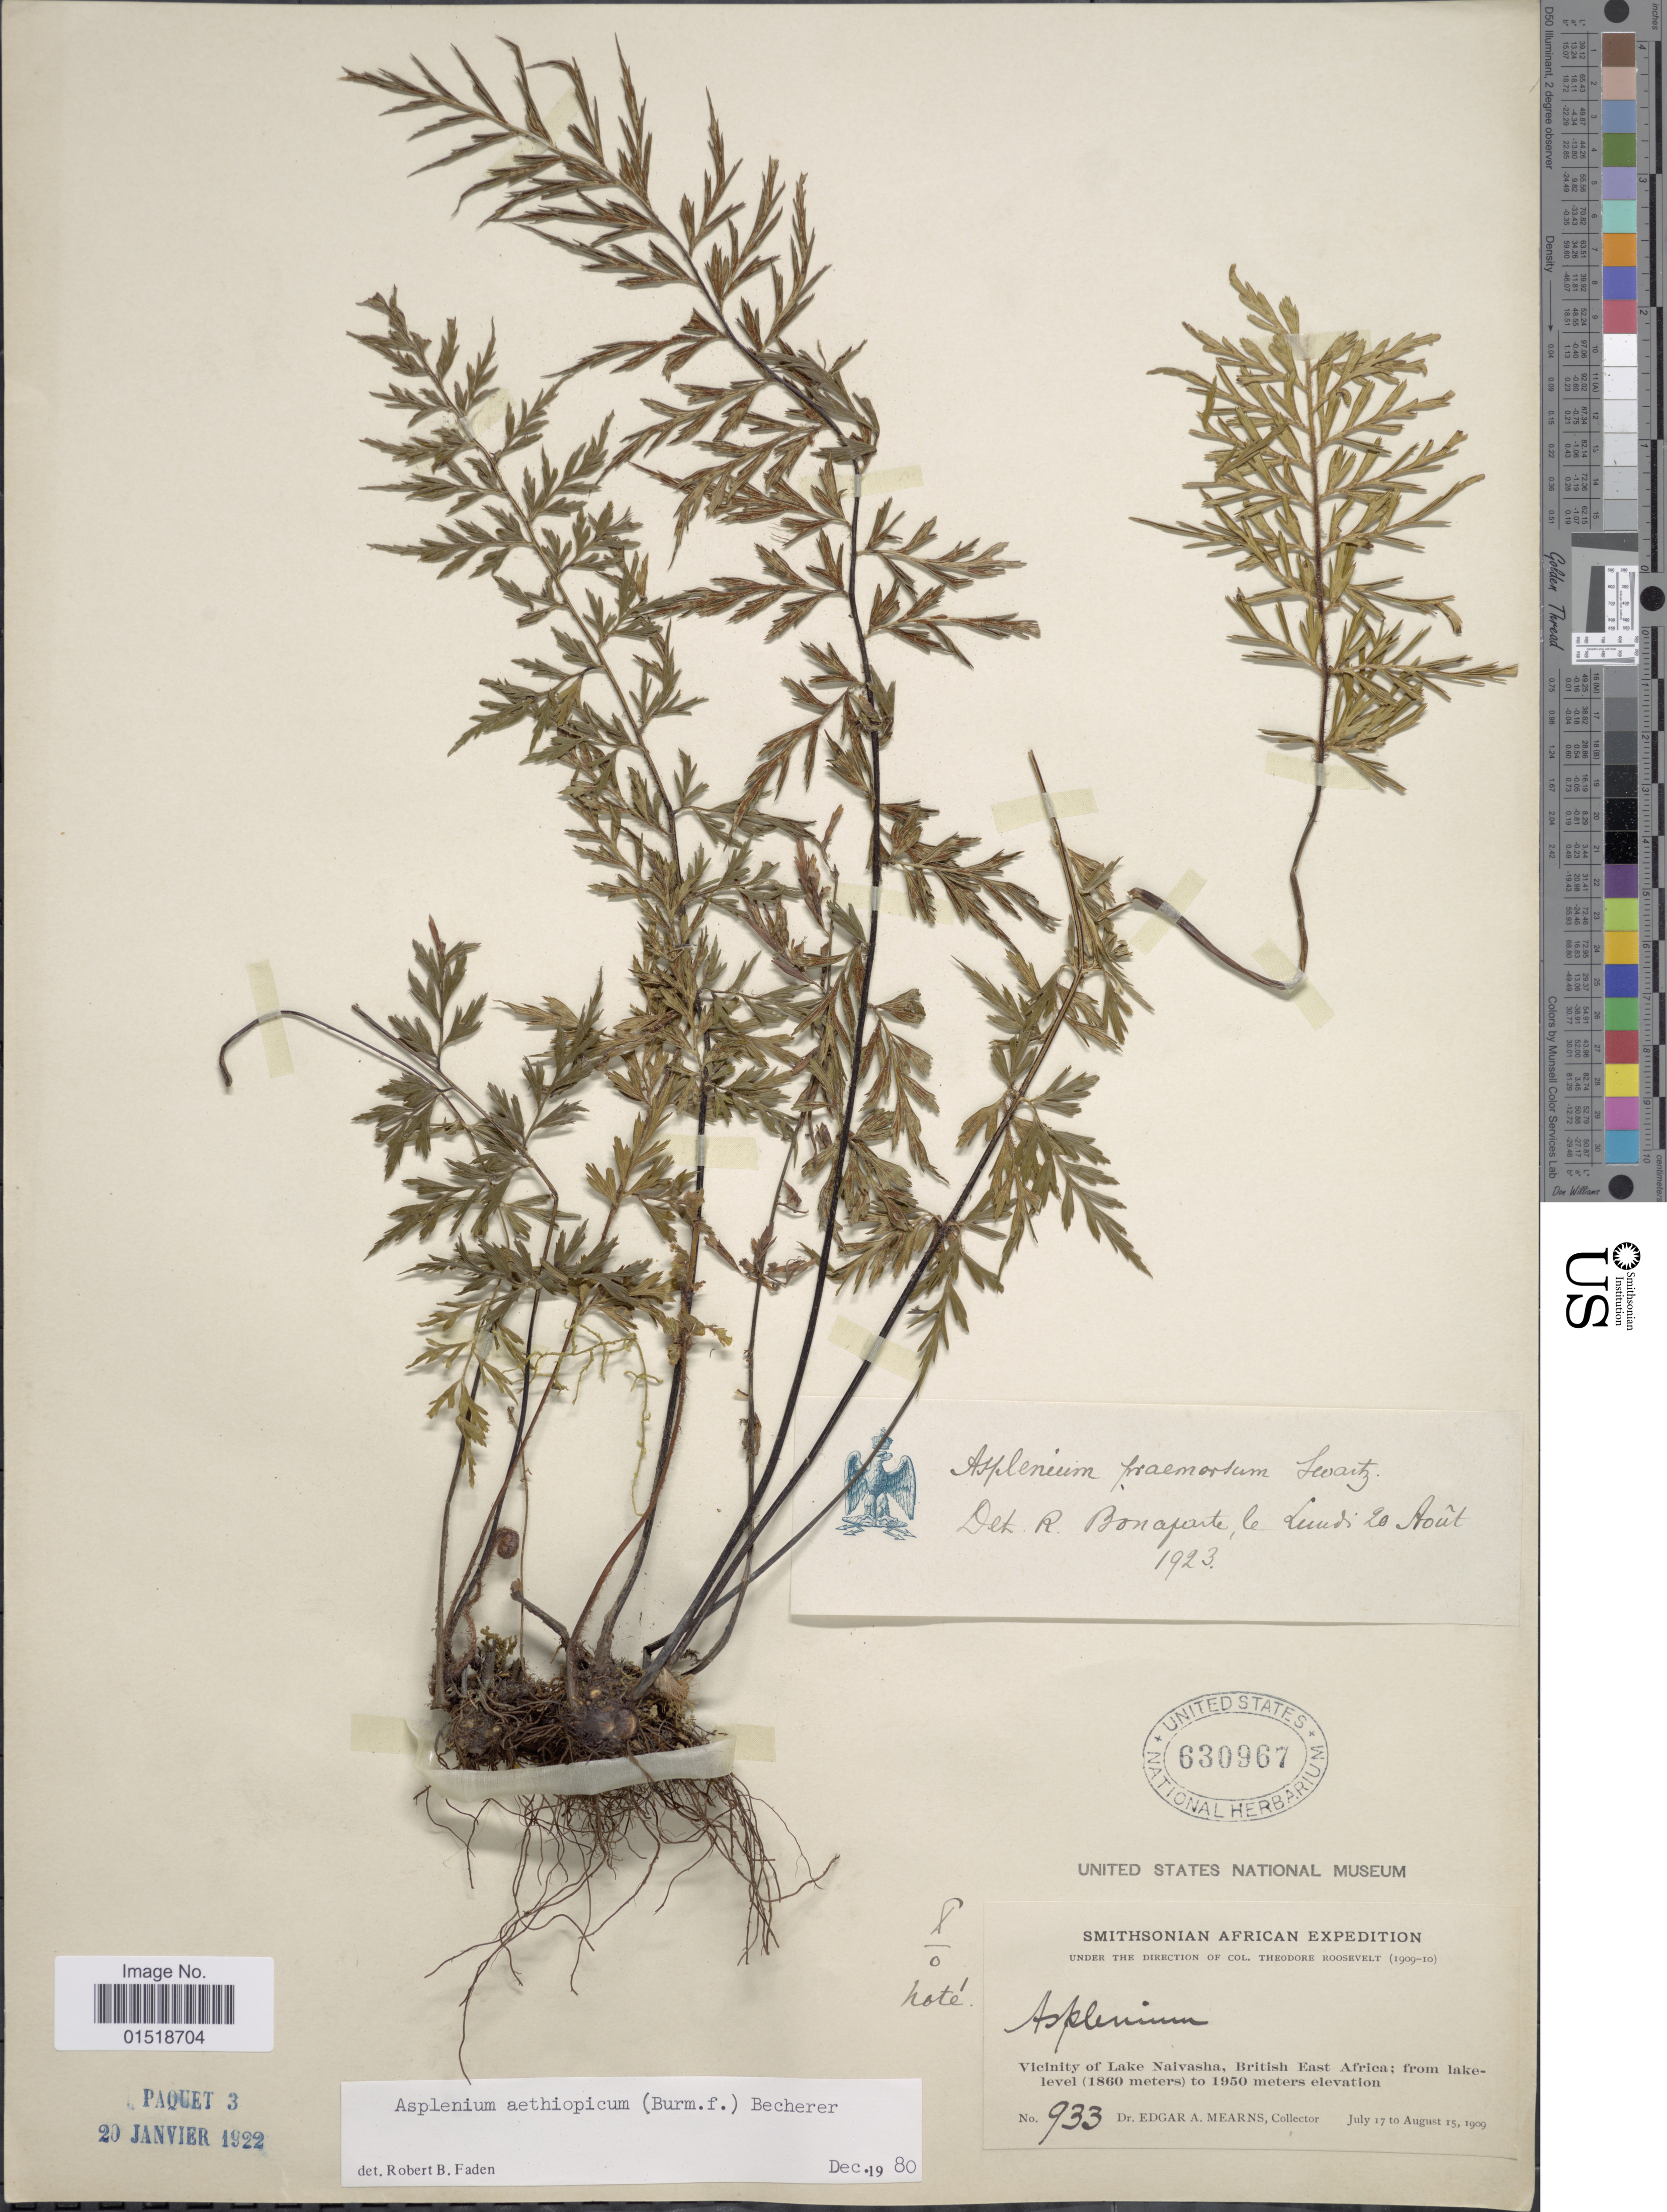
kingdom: Plantae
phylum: Tracheophyta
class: Polypodiopsida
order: Polypodiales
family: Aspleniaceae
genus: Asplenium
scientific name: Asplenium affine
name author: Sw.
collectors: E. A. Mearns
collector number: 933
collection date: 1909-07-17/1909-08-15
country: Kenya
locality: Vicinity of Lake Navaisha, British East Africa.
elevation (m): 1860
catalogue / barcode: US 630967